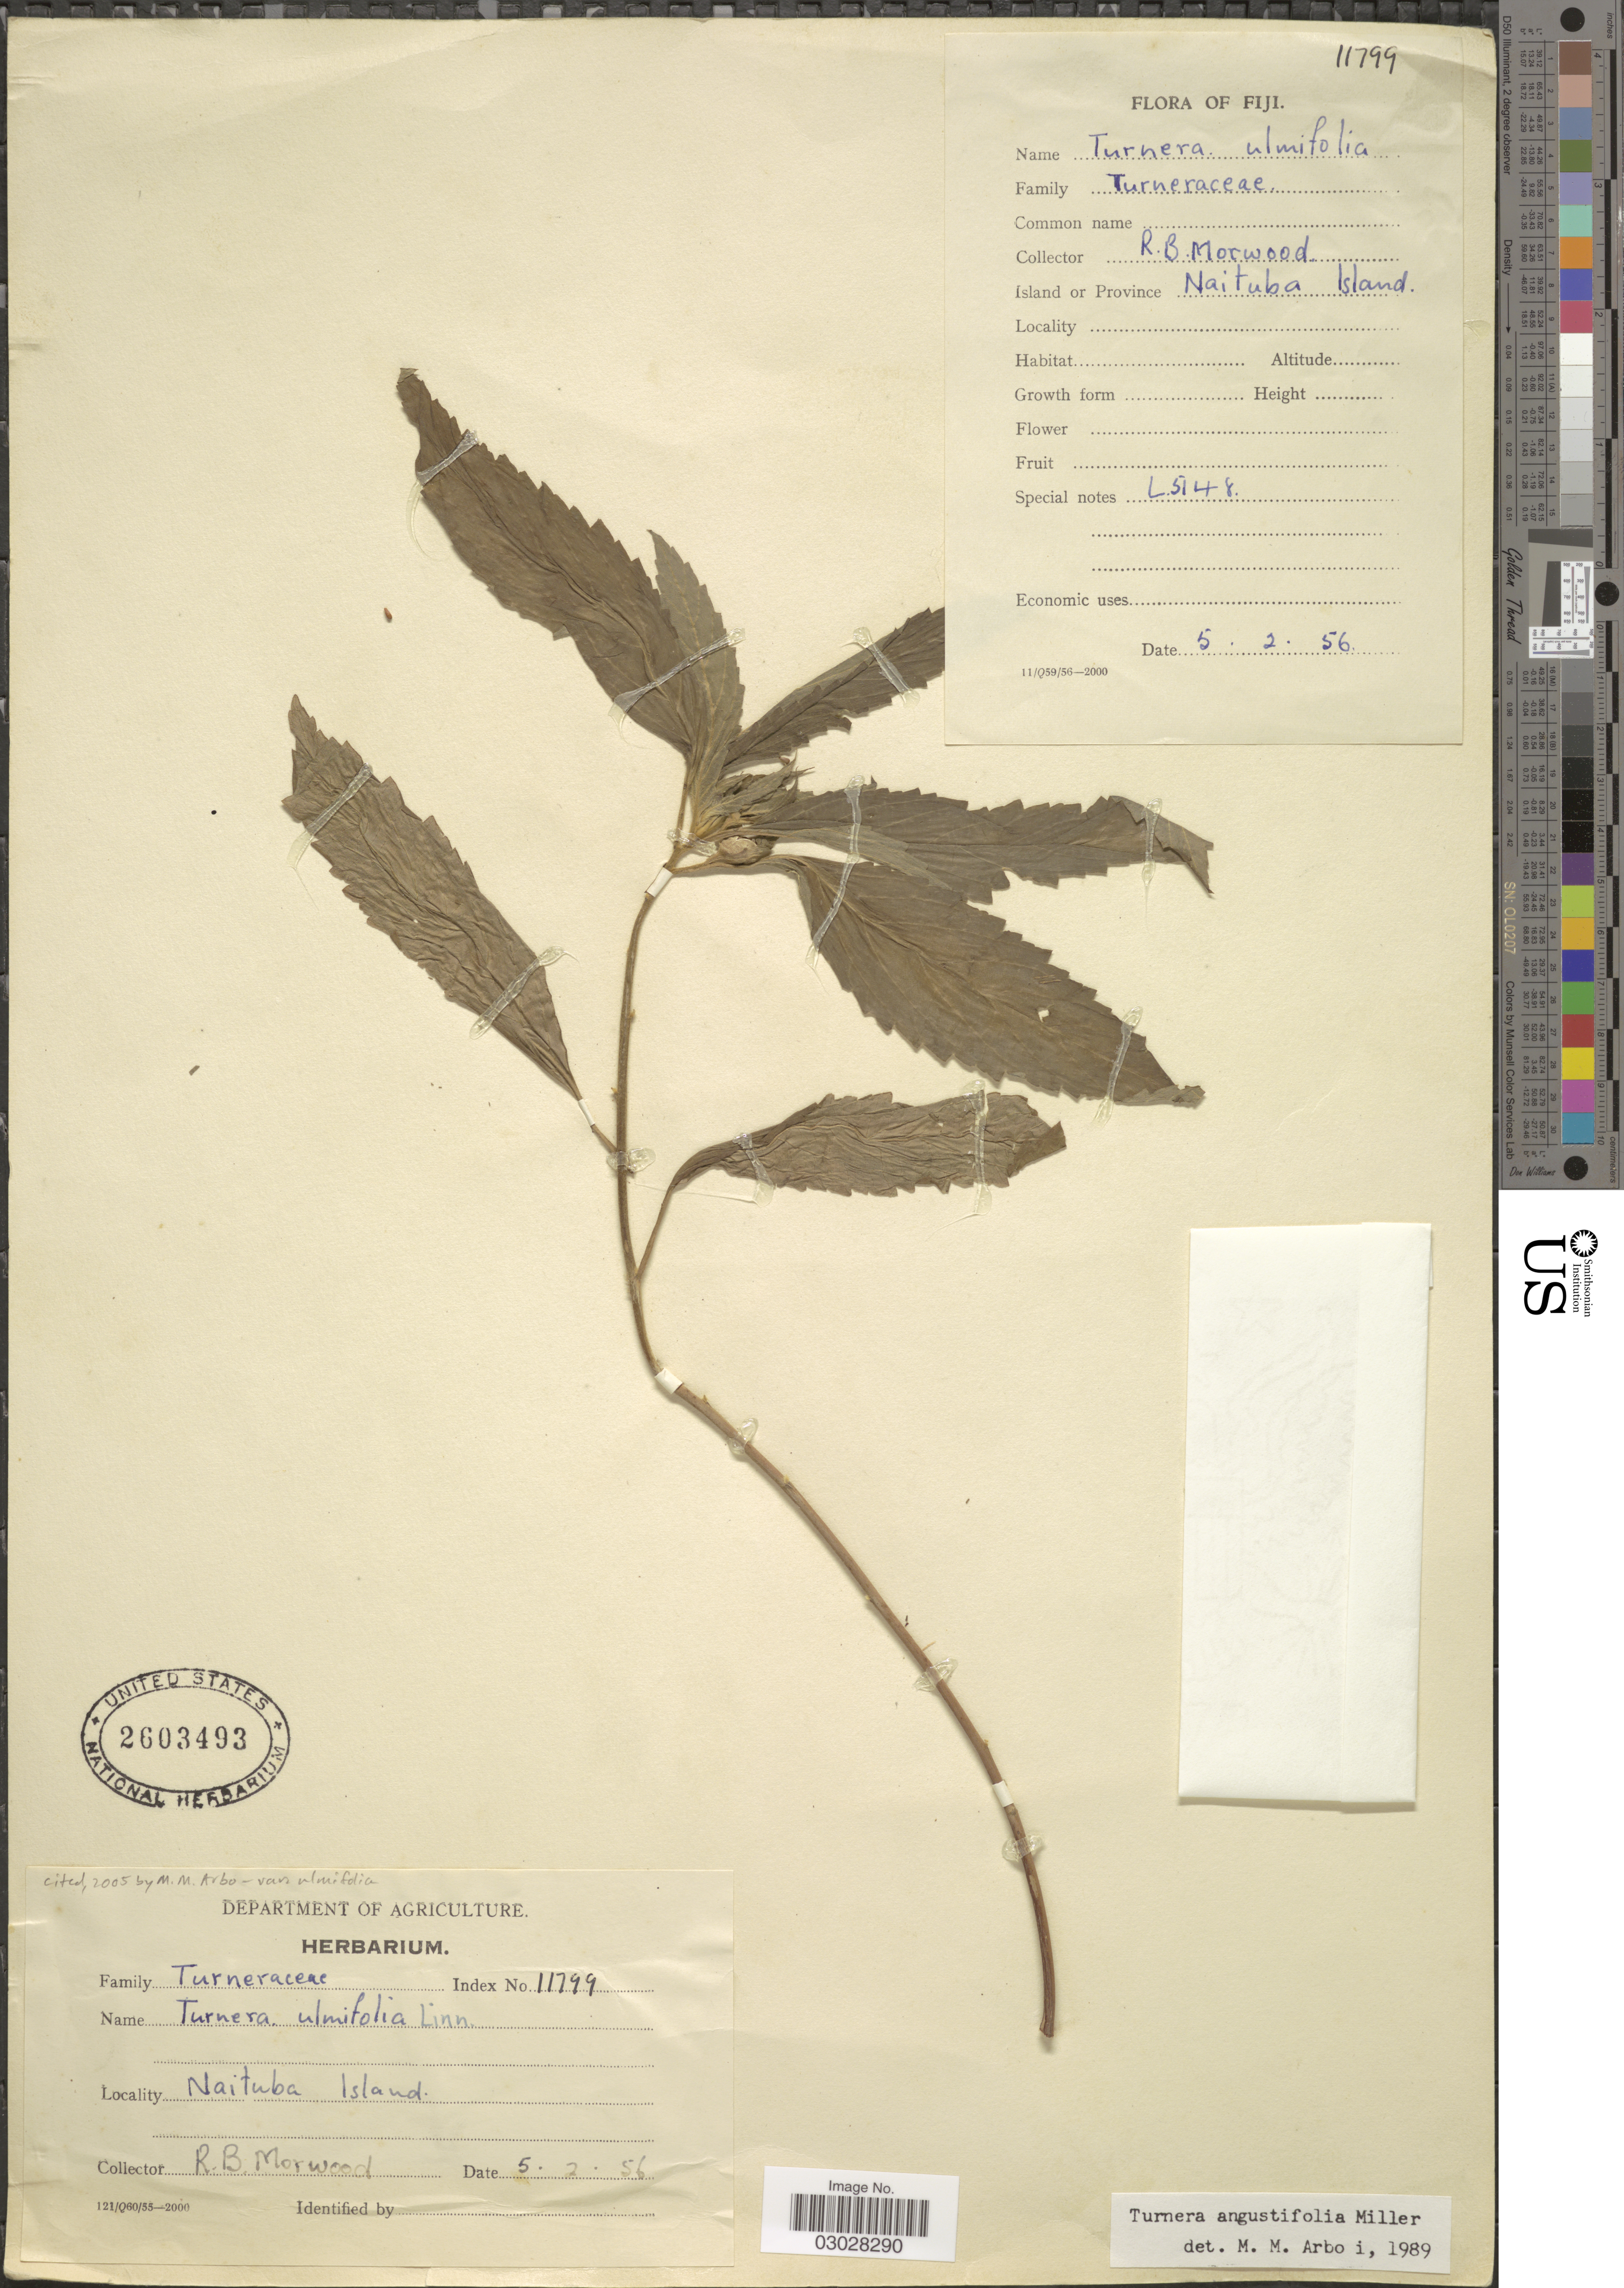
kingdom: Plantae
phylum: Tracheophyta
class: Magnoliopsida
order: Malpighiales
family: Turneraceae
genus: Turnera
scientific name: Turnera ulmifolia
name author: L.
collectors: R. Morwood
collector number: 11799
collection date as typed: Transcribed d/m/y: 5/2/56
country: Fiji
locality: Naituba Island.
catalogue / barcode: US 2603493